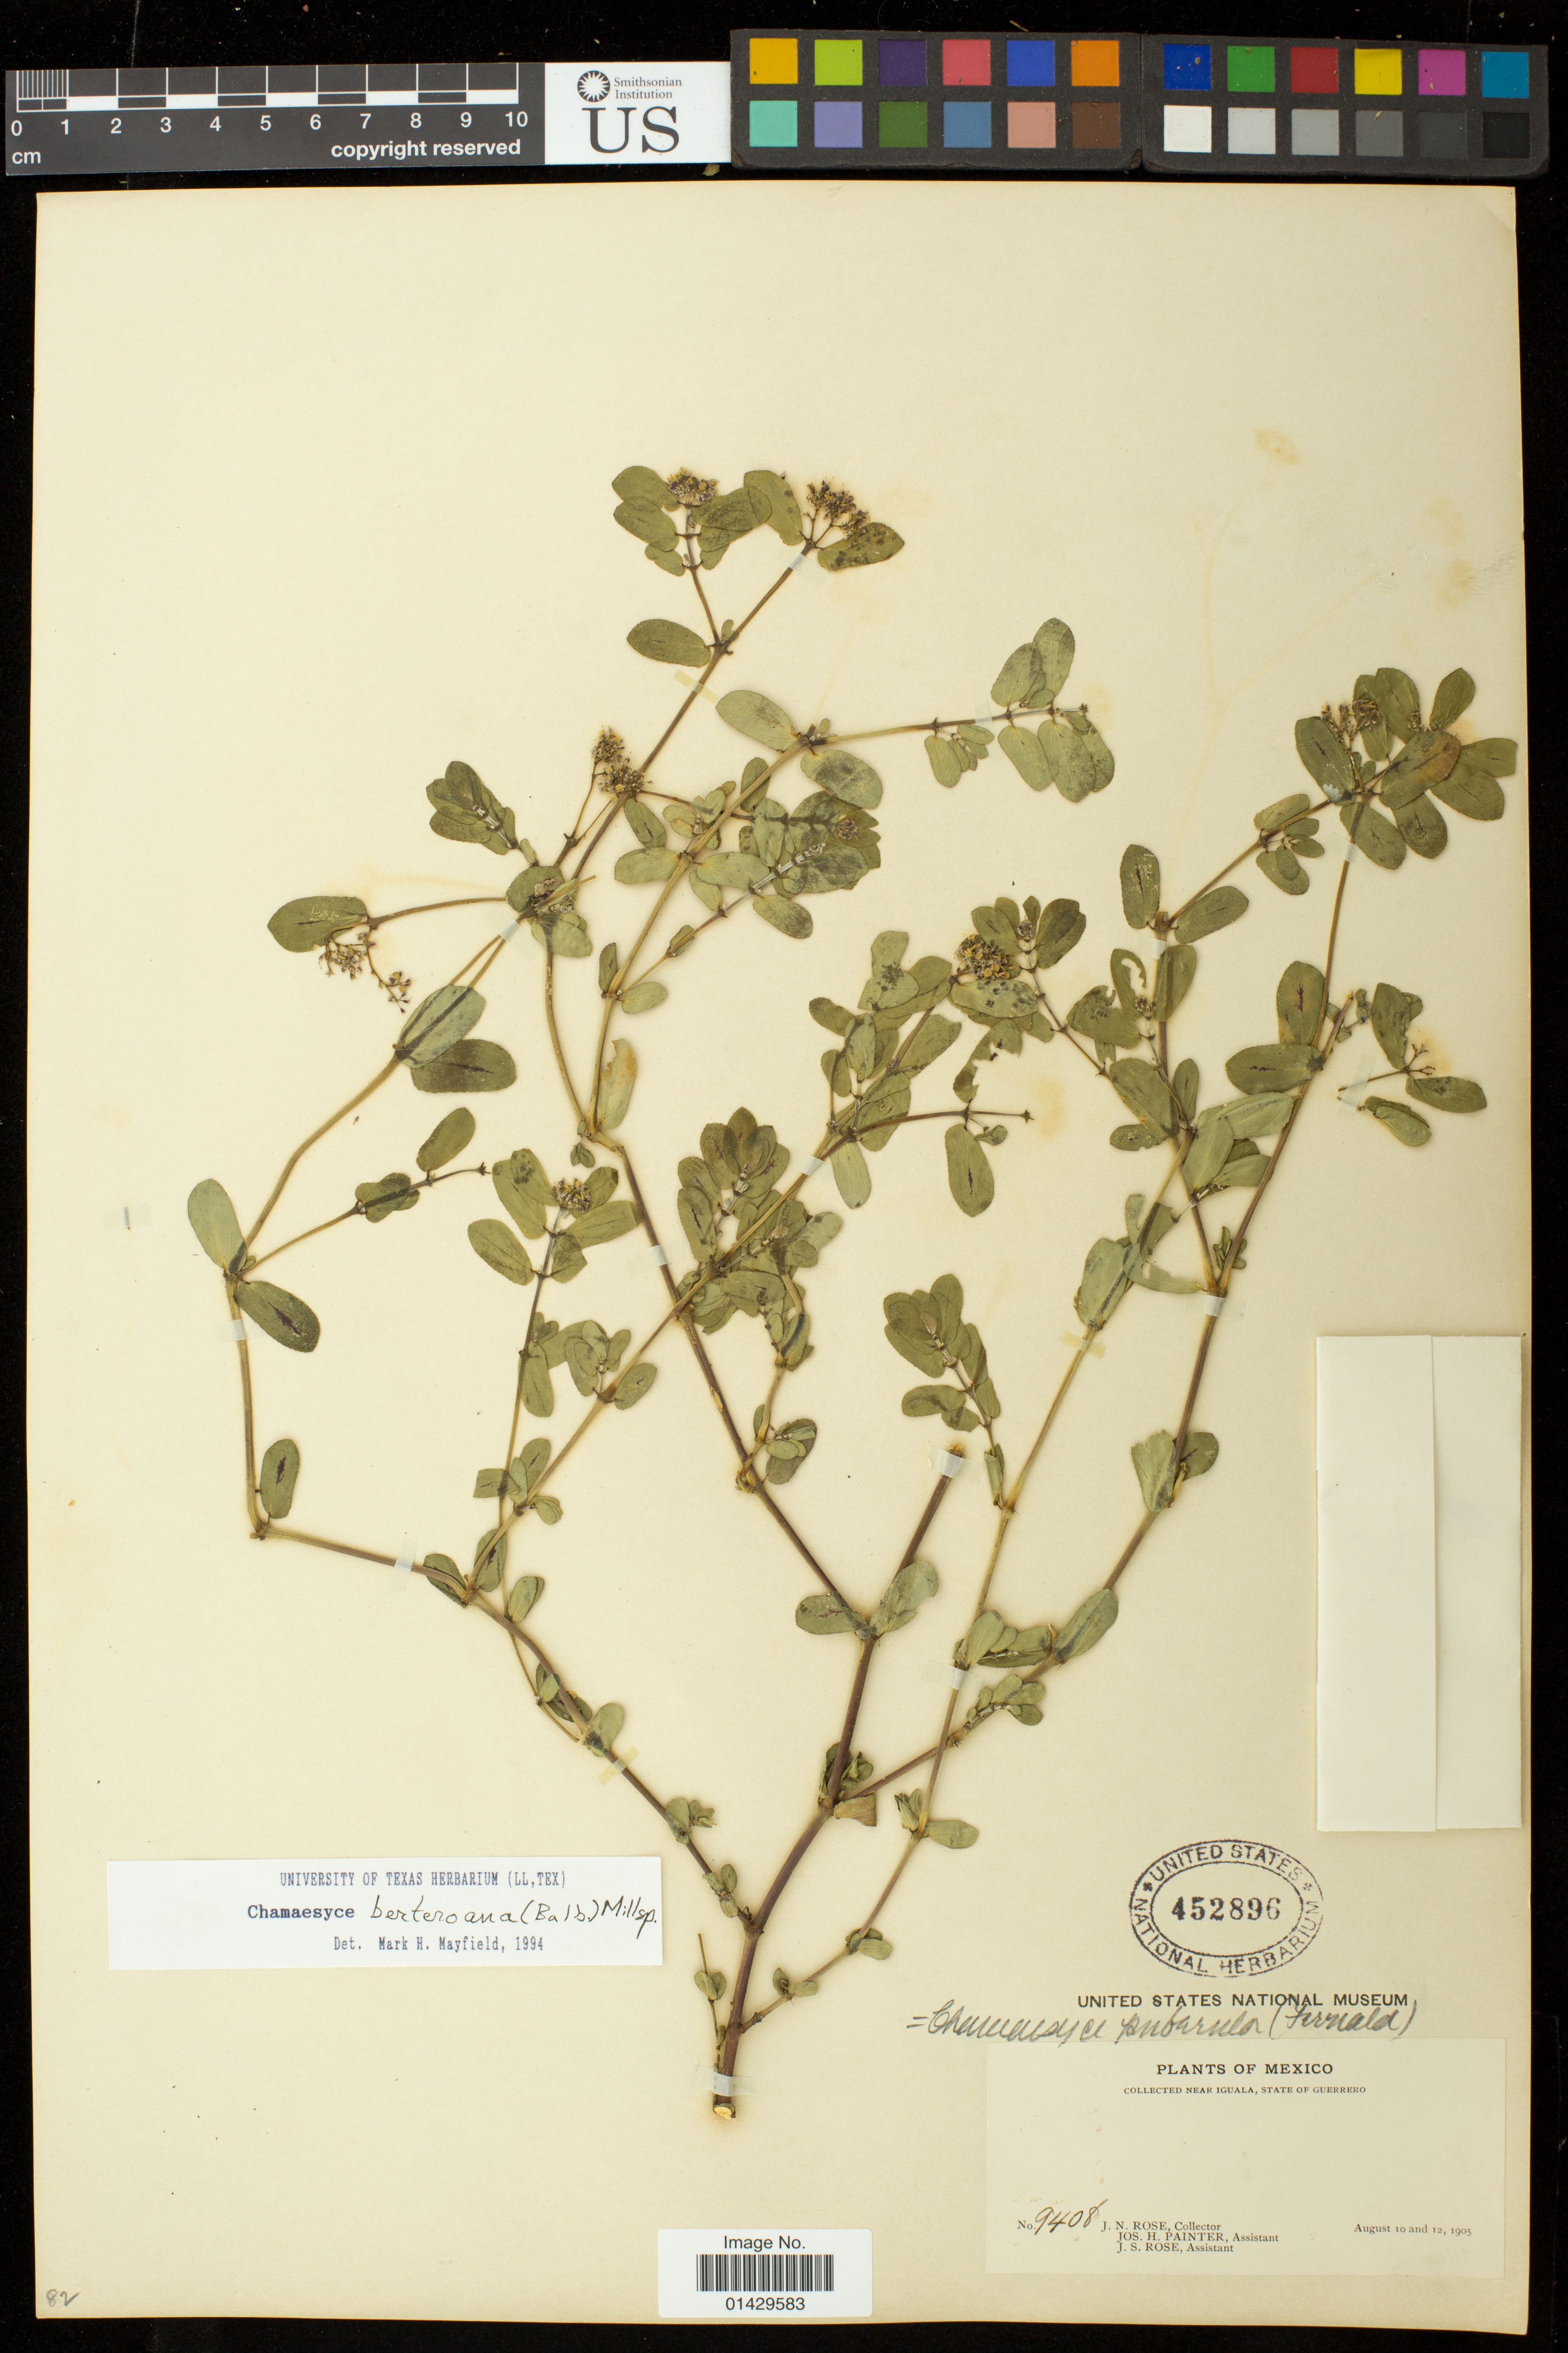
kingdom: Plantae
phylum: Tracheophyta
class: Magnoliopsida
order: Malpighiales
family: Euphorbiaceae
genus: Euphorbia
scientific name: Euphorbia berteroana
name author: Balb.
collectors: J. N. Rose, J. H. Painter & J. S. Rose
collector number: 9408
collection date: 1905-08-10,1905-08-12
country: Mexico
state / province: Guerrero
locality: Near Iguala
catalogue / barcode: US 452896